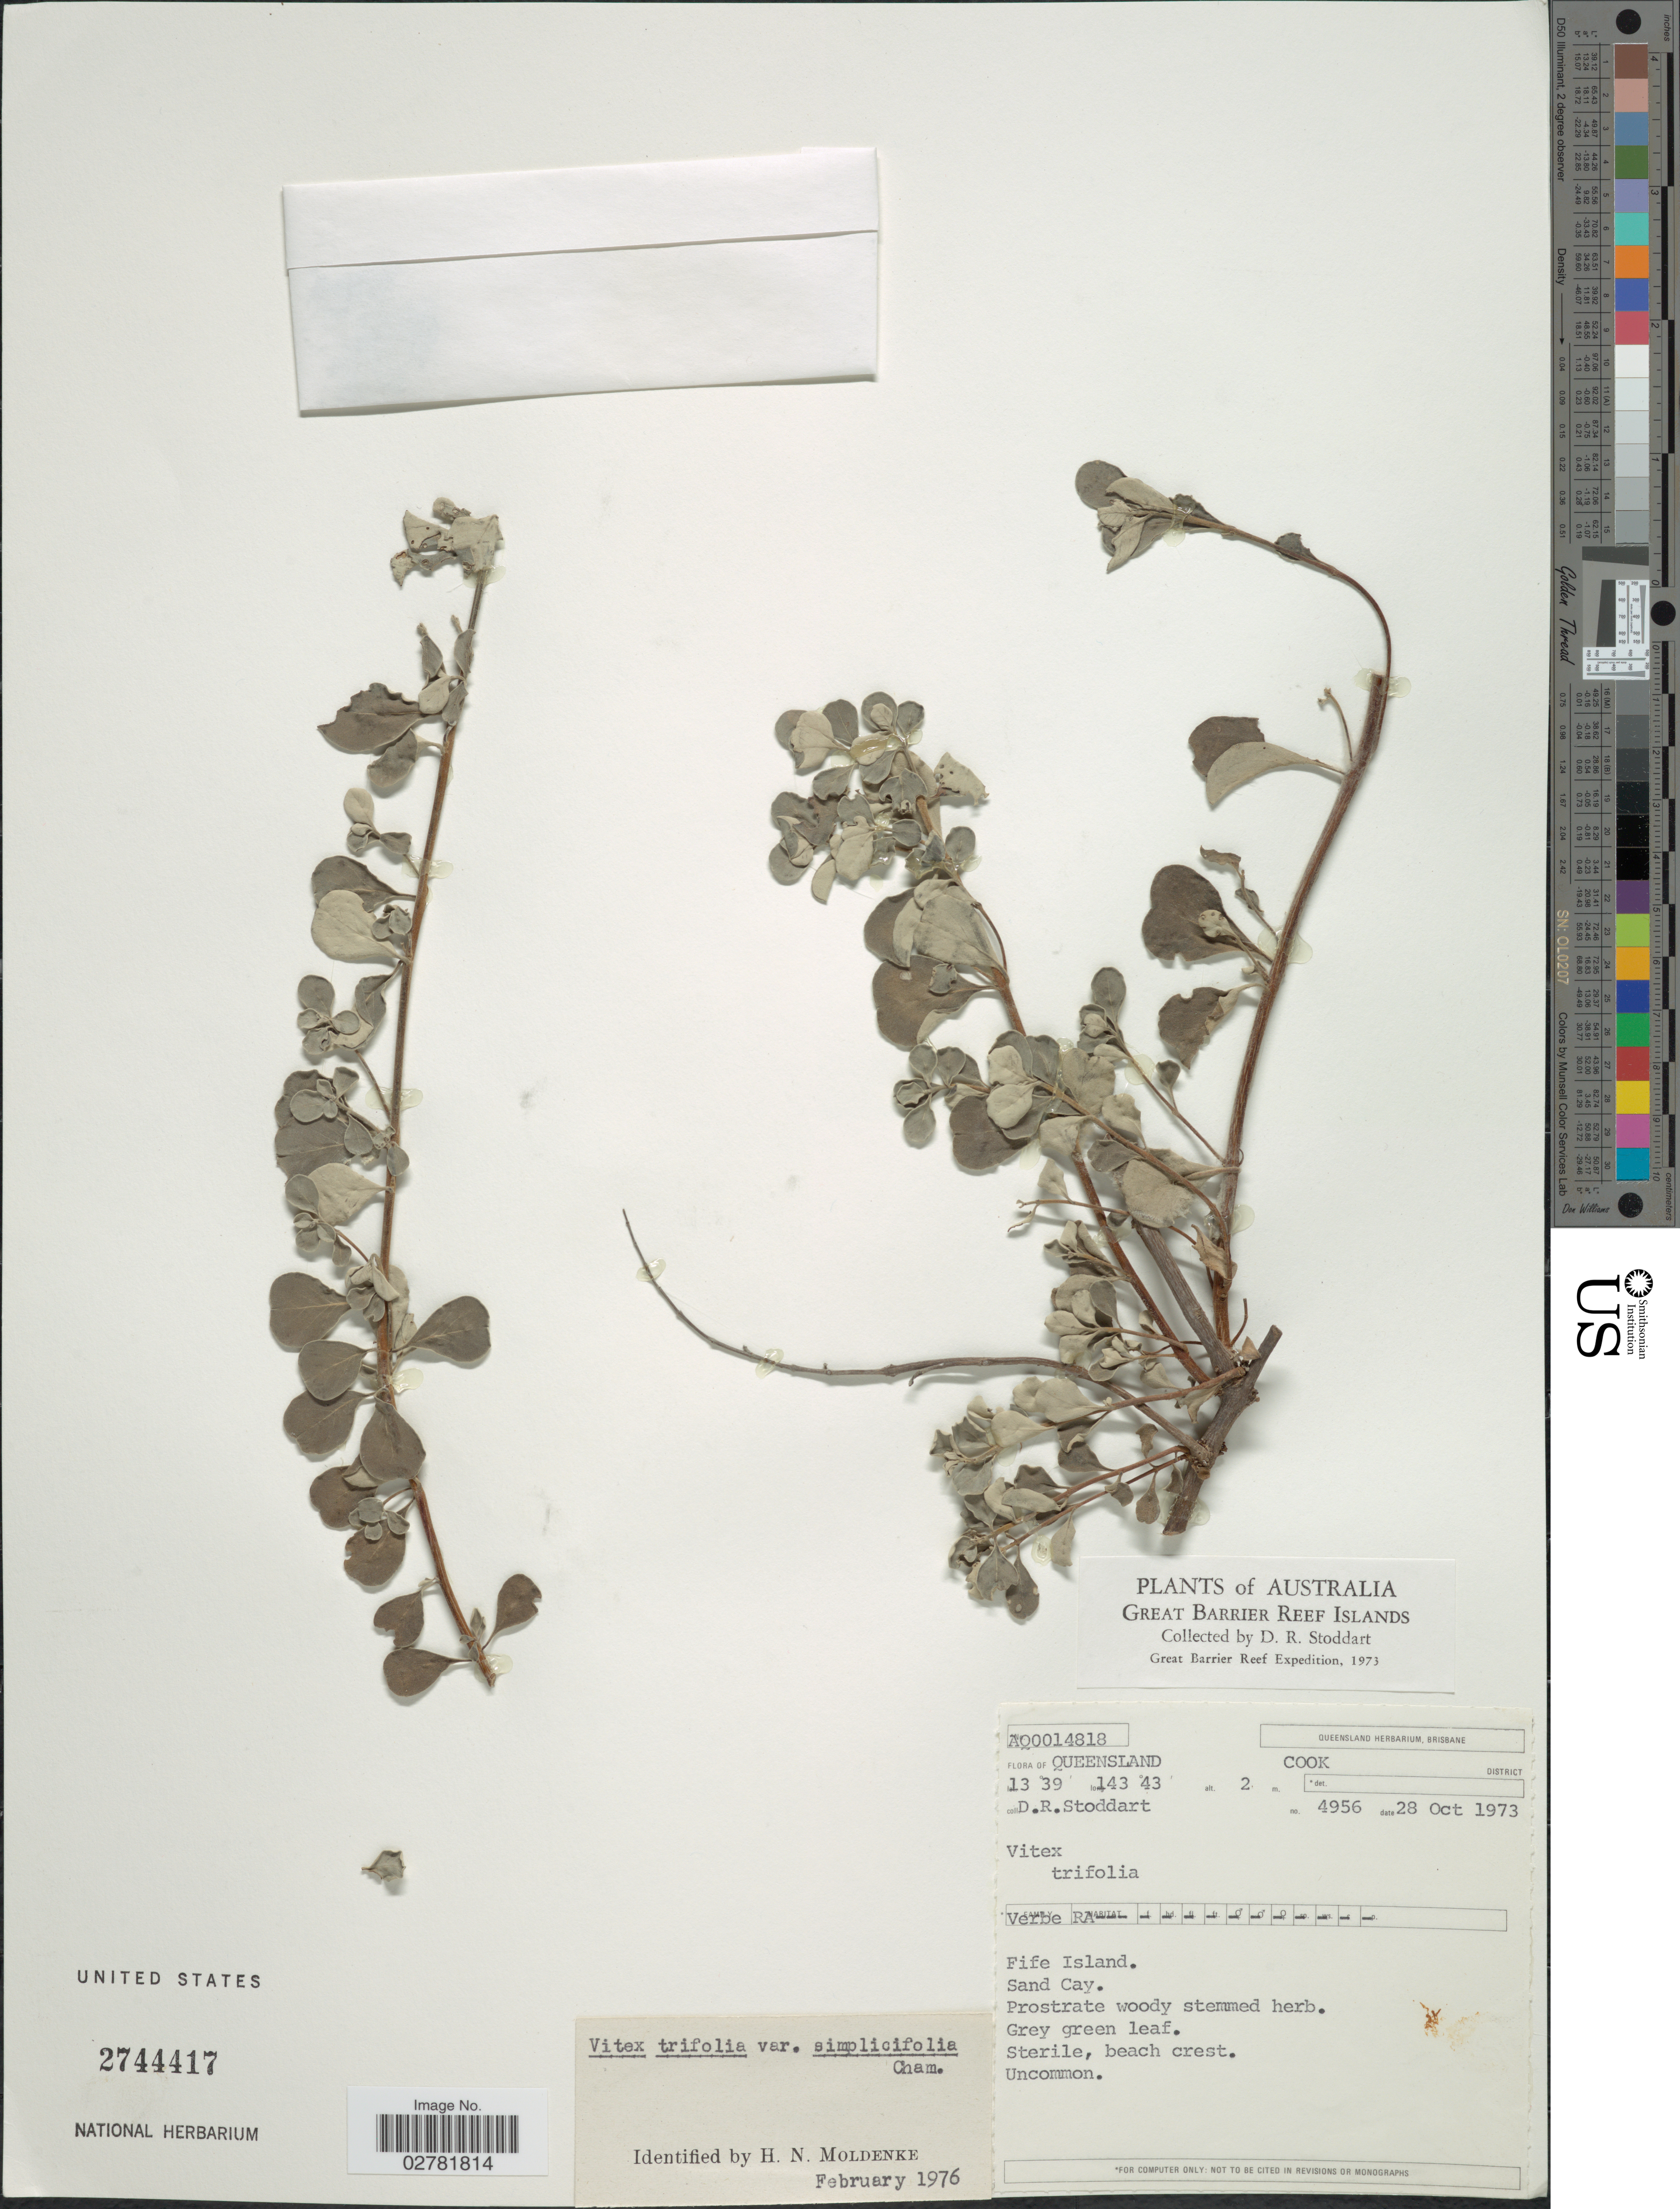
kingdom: Plantae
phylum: Tracheophyta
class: Magnoliopsida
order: Lamiales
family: Lamiaceae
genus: Vitex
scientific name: Vitex ovata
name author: Thunb.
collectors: D. R. Stoddart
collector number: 4956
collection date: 1973-10-28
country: Australia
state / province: Queensland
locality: Great Barrier Reef Islands. Cook District. Fife Island.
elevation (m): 2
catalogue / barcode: US 2744417